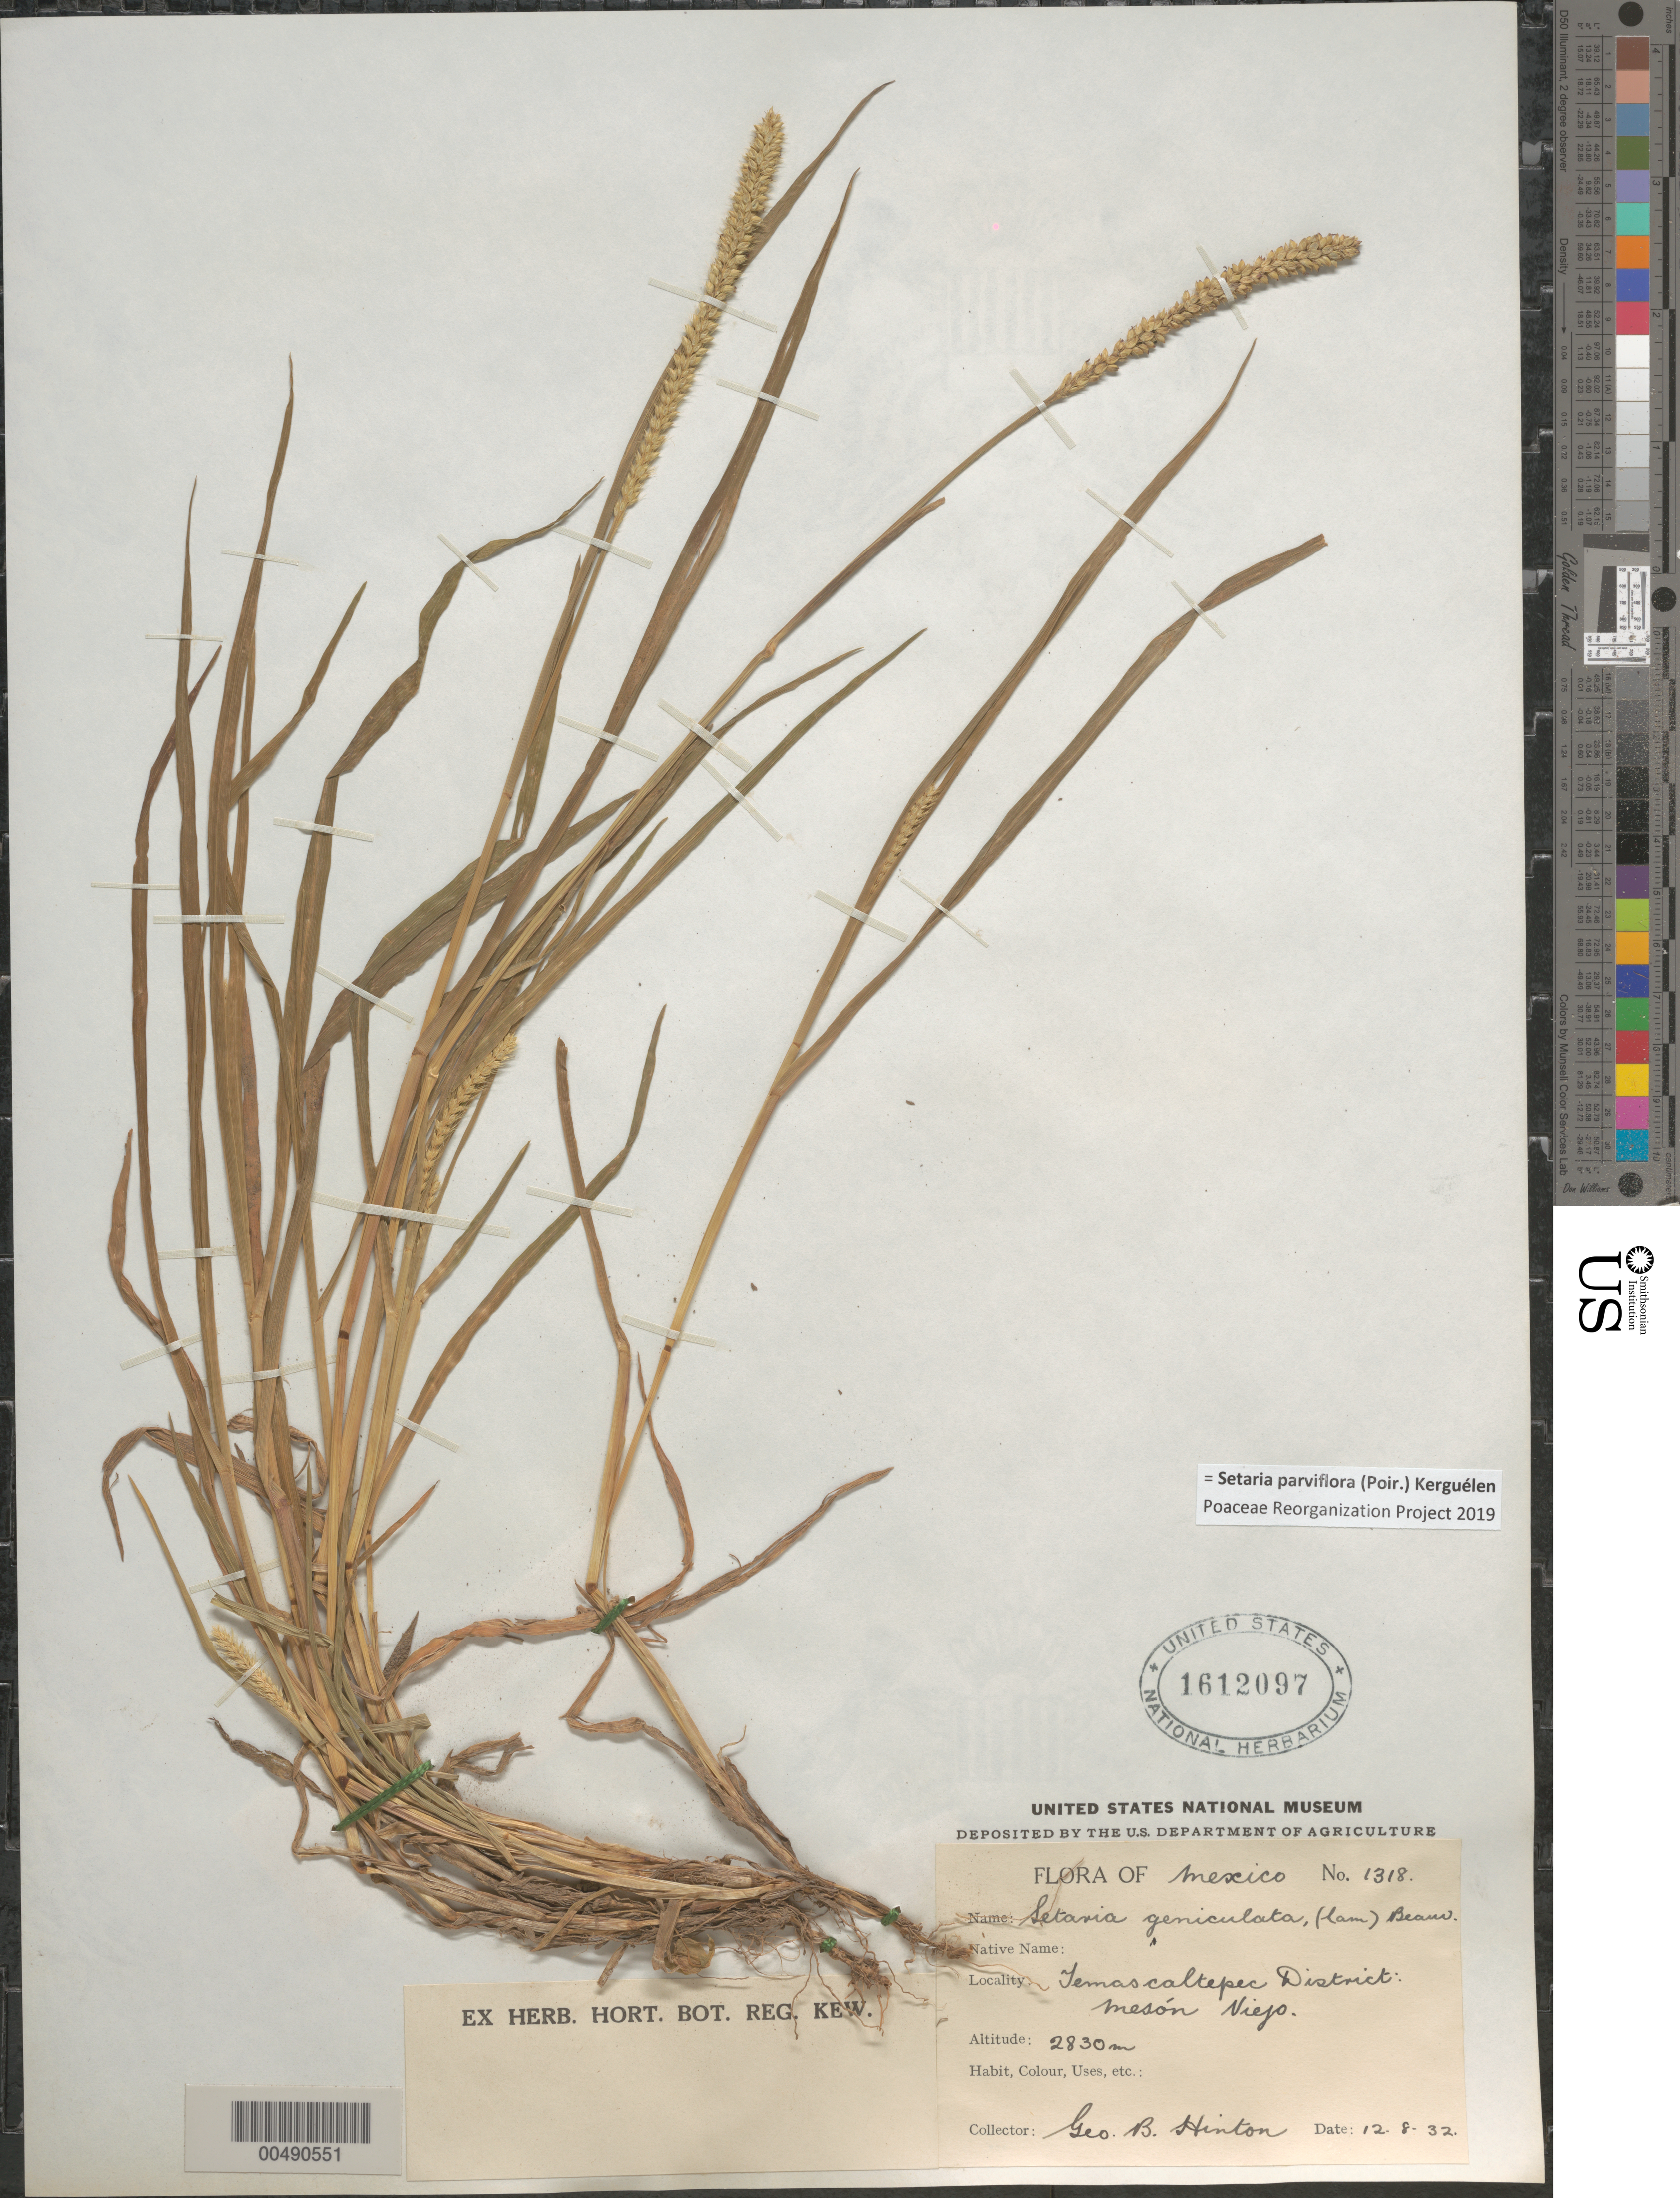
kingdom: Plantae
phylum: Tracheophyta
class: Liliopsida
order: Poales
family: Poaceae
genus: Setaria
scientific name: Setaria parviflora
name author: (Poir.) Kerguélen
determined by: Poaceae Reorganization Project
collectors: G. B. Hinton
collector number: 1318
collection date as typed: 12 Aug 1932 or 8 Dec 1932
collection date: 1932-08-12 or 1932-12-08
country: Mexico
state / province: México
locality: Temascaltepec Dist, Mesón Niego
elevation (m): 2830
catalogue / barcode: US 1612097